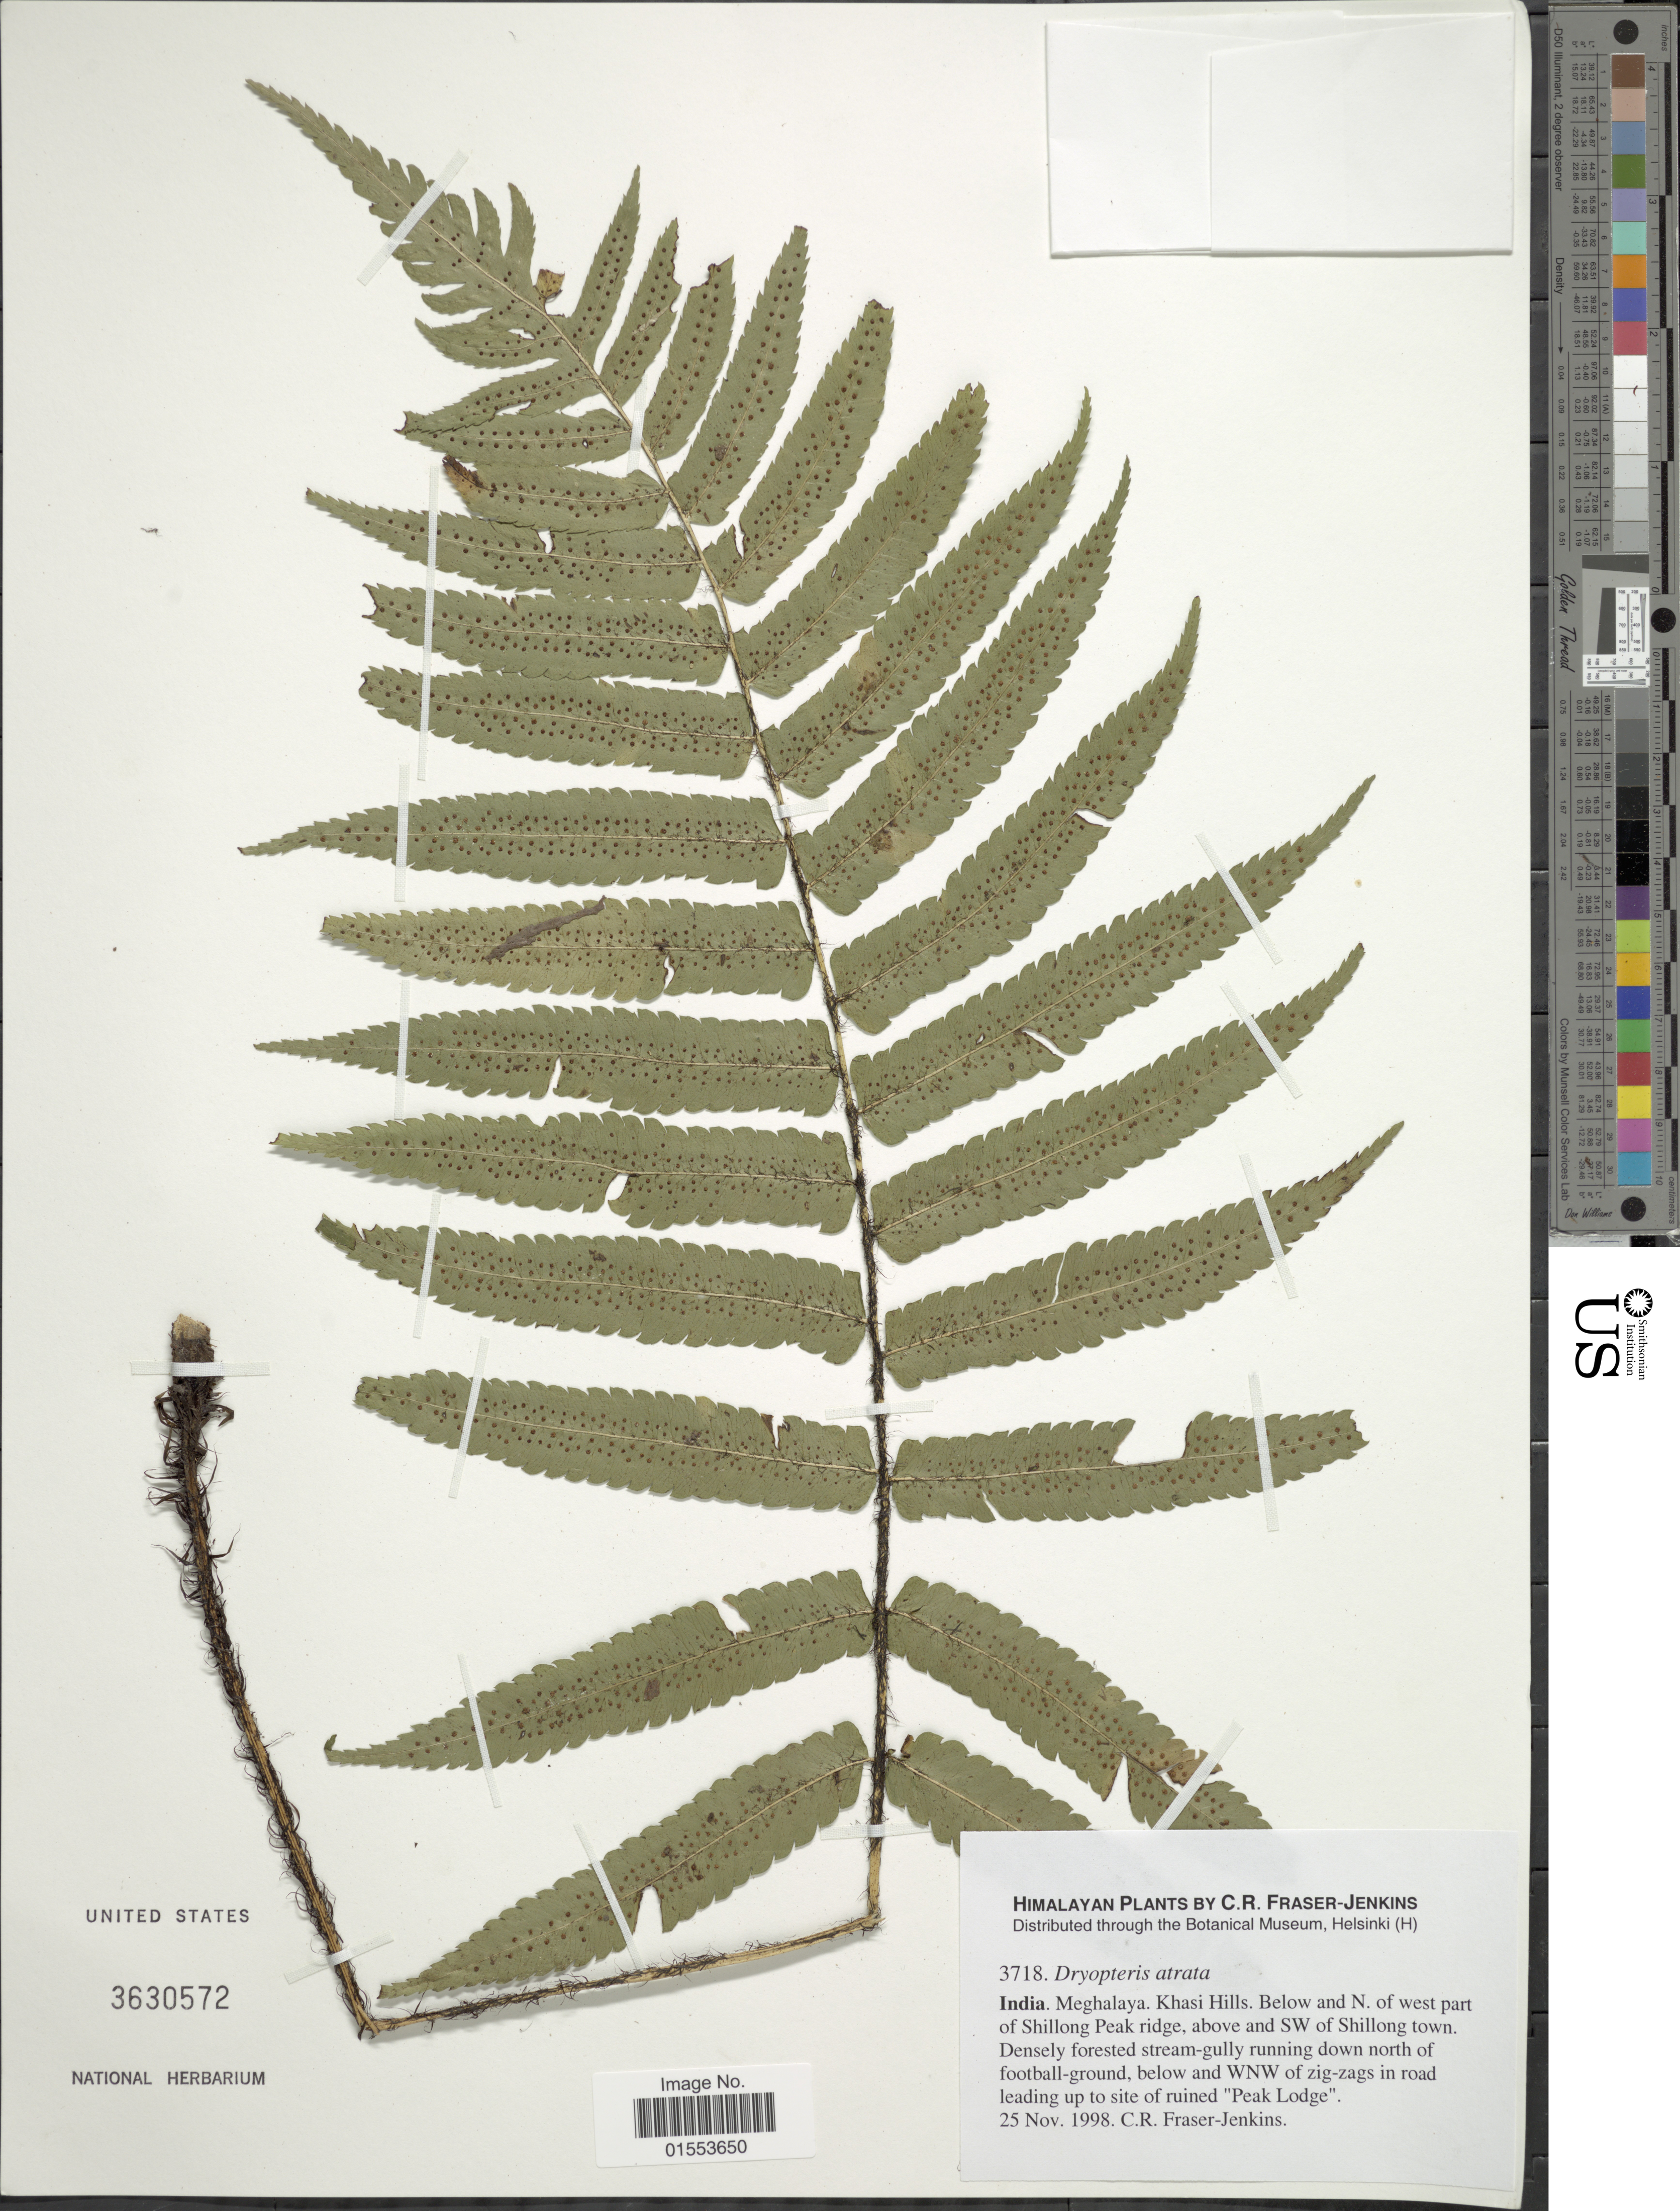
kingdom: Plantae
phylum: Tracheophyta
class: Polypodiopsida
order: Polypodiales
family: Dryopteridaceae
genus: Dryopteris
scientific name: Dryopteris atrata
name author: (Wall. ex Kunze) Ching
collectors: C. R. Fraser-Jenkins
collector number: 3718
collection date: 1998-11-25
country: India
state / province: Meghalaya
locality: Himalayan, India. Meghalaya. Khasi Hills. Below and N. of west part of Shillong Peak ridge, above and SW of Shillong town, below and WNW of zig-zags in road leading up to site of ruined "Peak Lodge".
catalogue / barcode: US 3630572